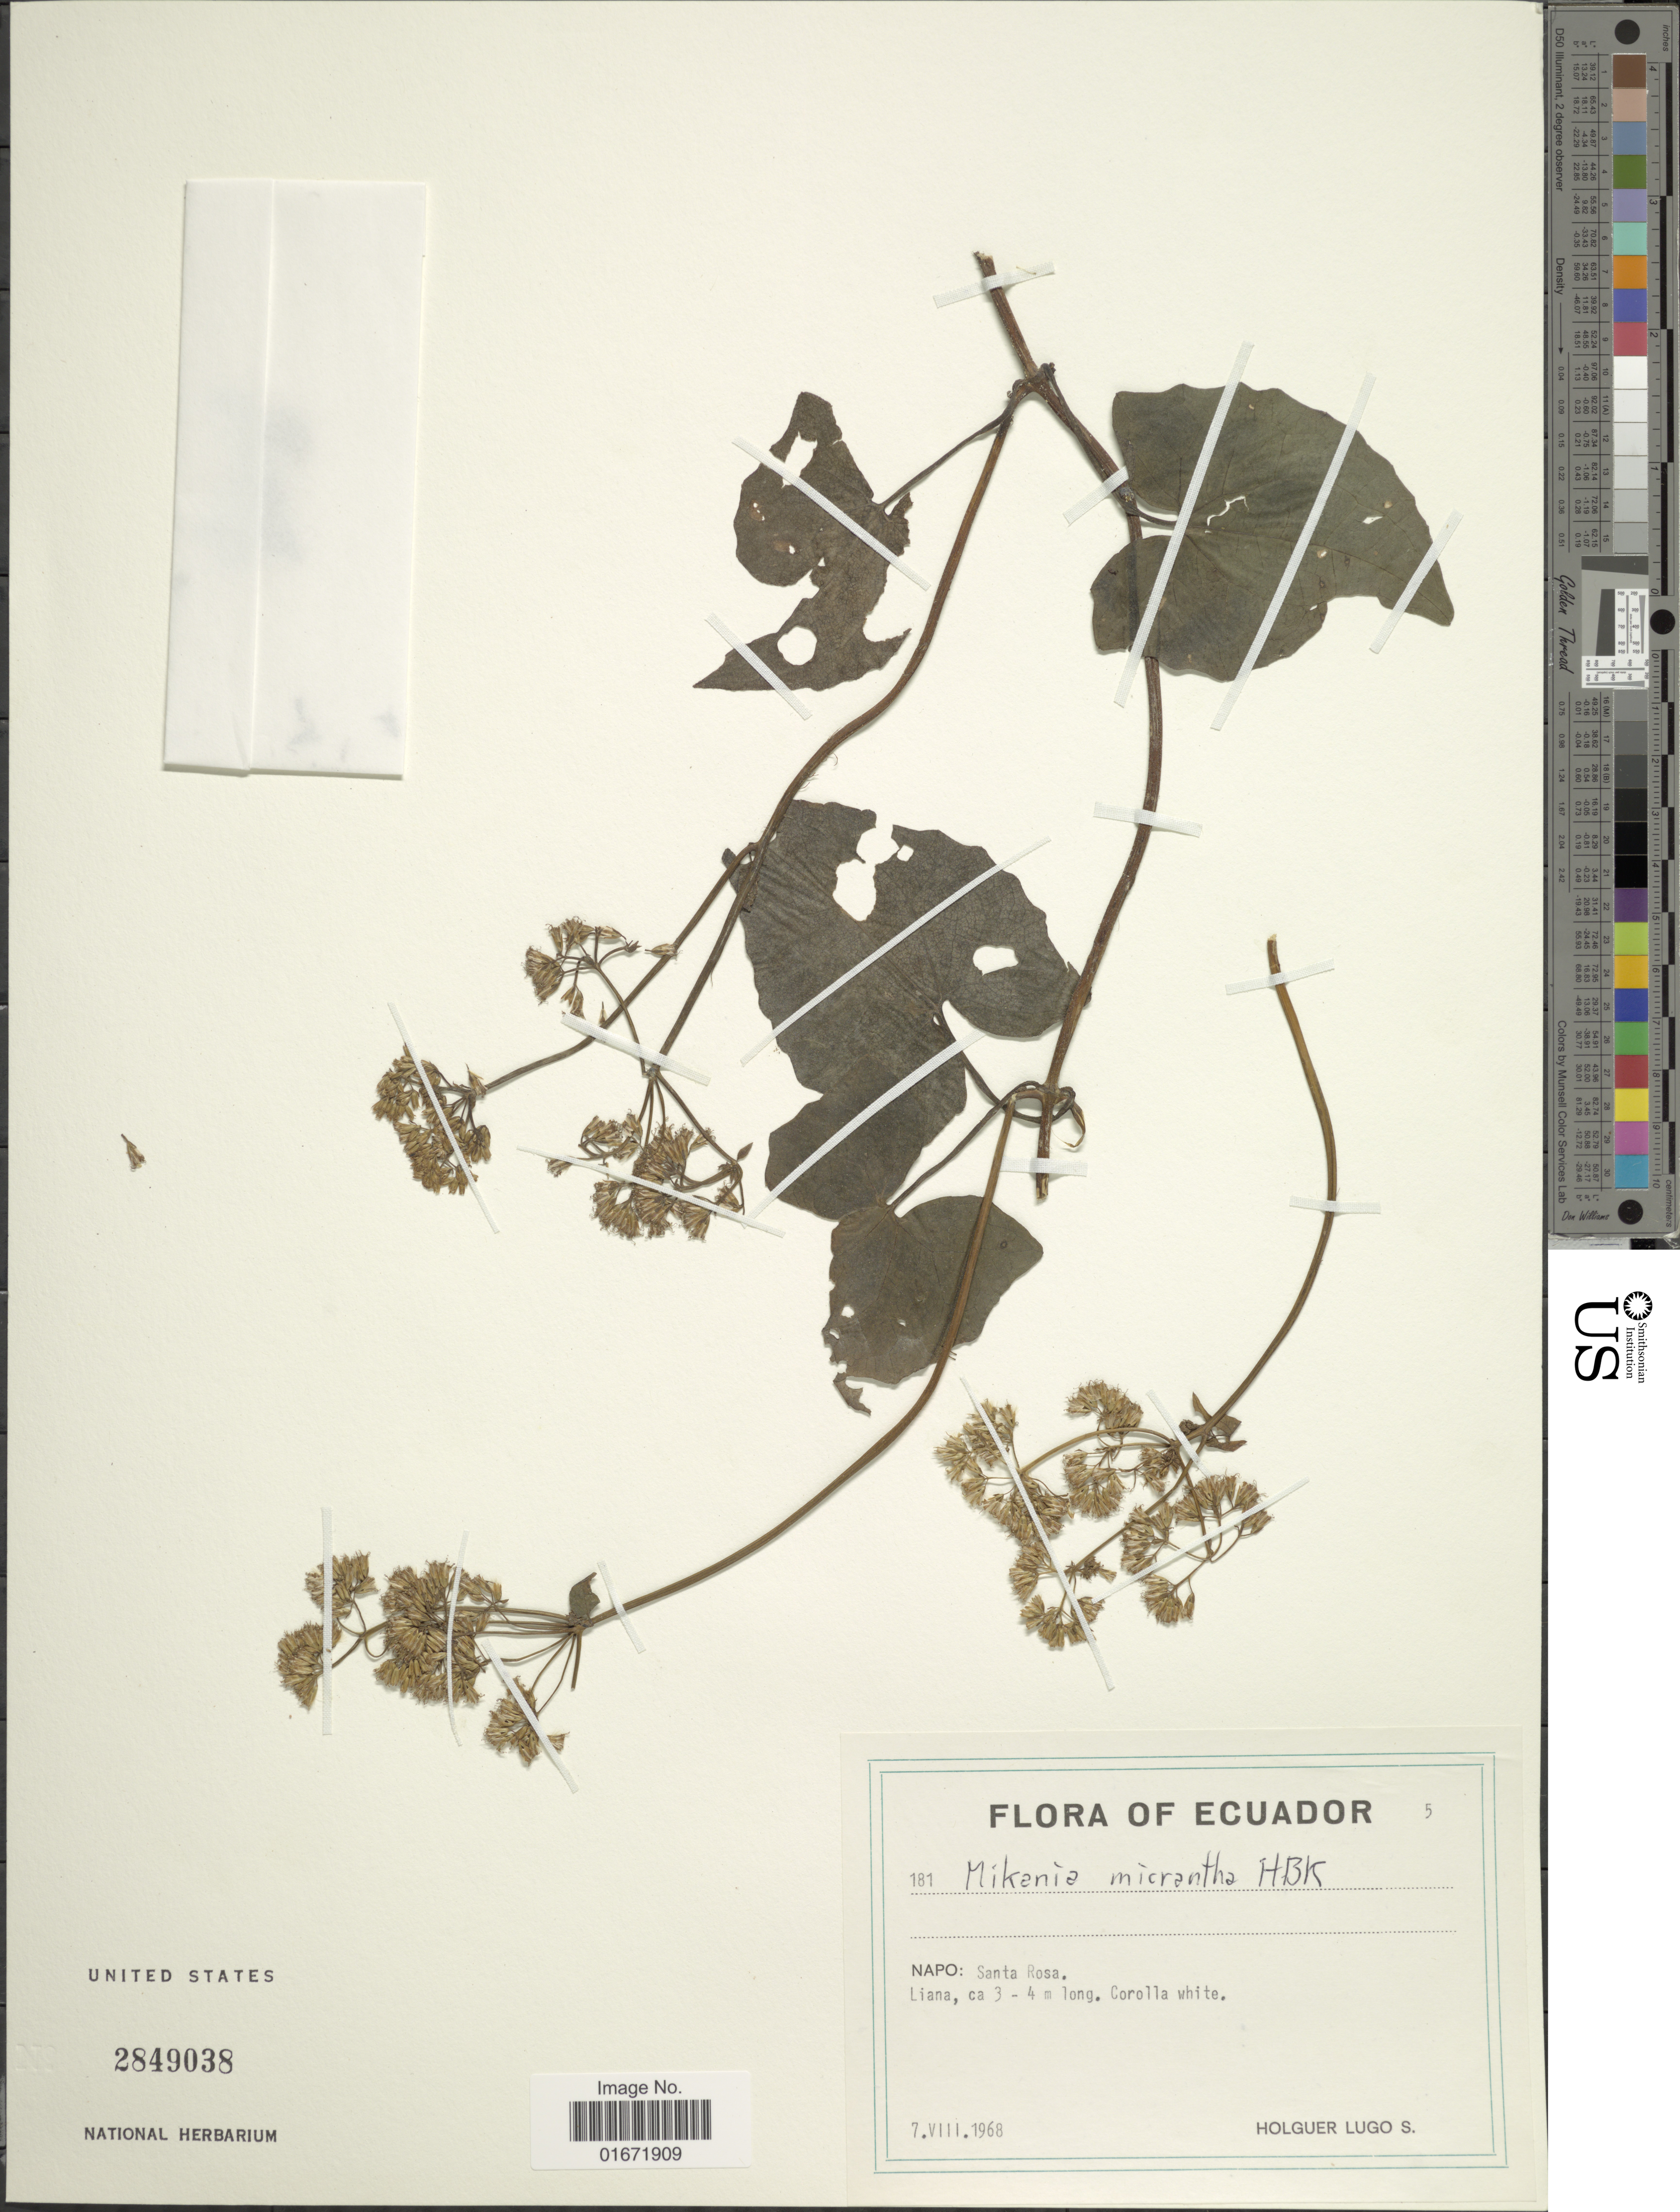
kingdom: Plantae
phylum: Tracheophyta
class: Magnoliopsida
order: Asterales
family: Asteraceae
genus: Mikania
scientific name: Mikania micrantha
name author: Kunth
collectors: H. Lugo S.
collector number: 181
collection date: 1968-08-07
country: Ecuador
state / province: Napo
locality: Napo; Santa Rosa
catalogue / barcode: US 2849038